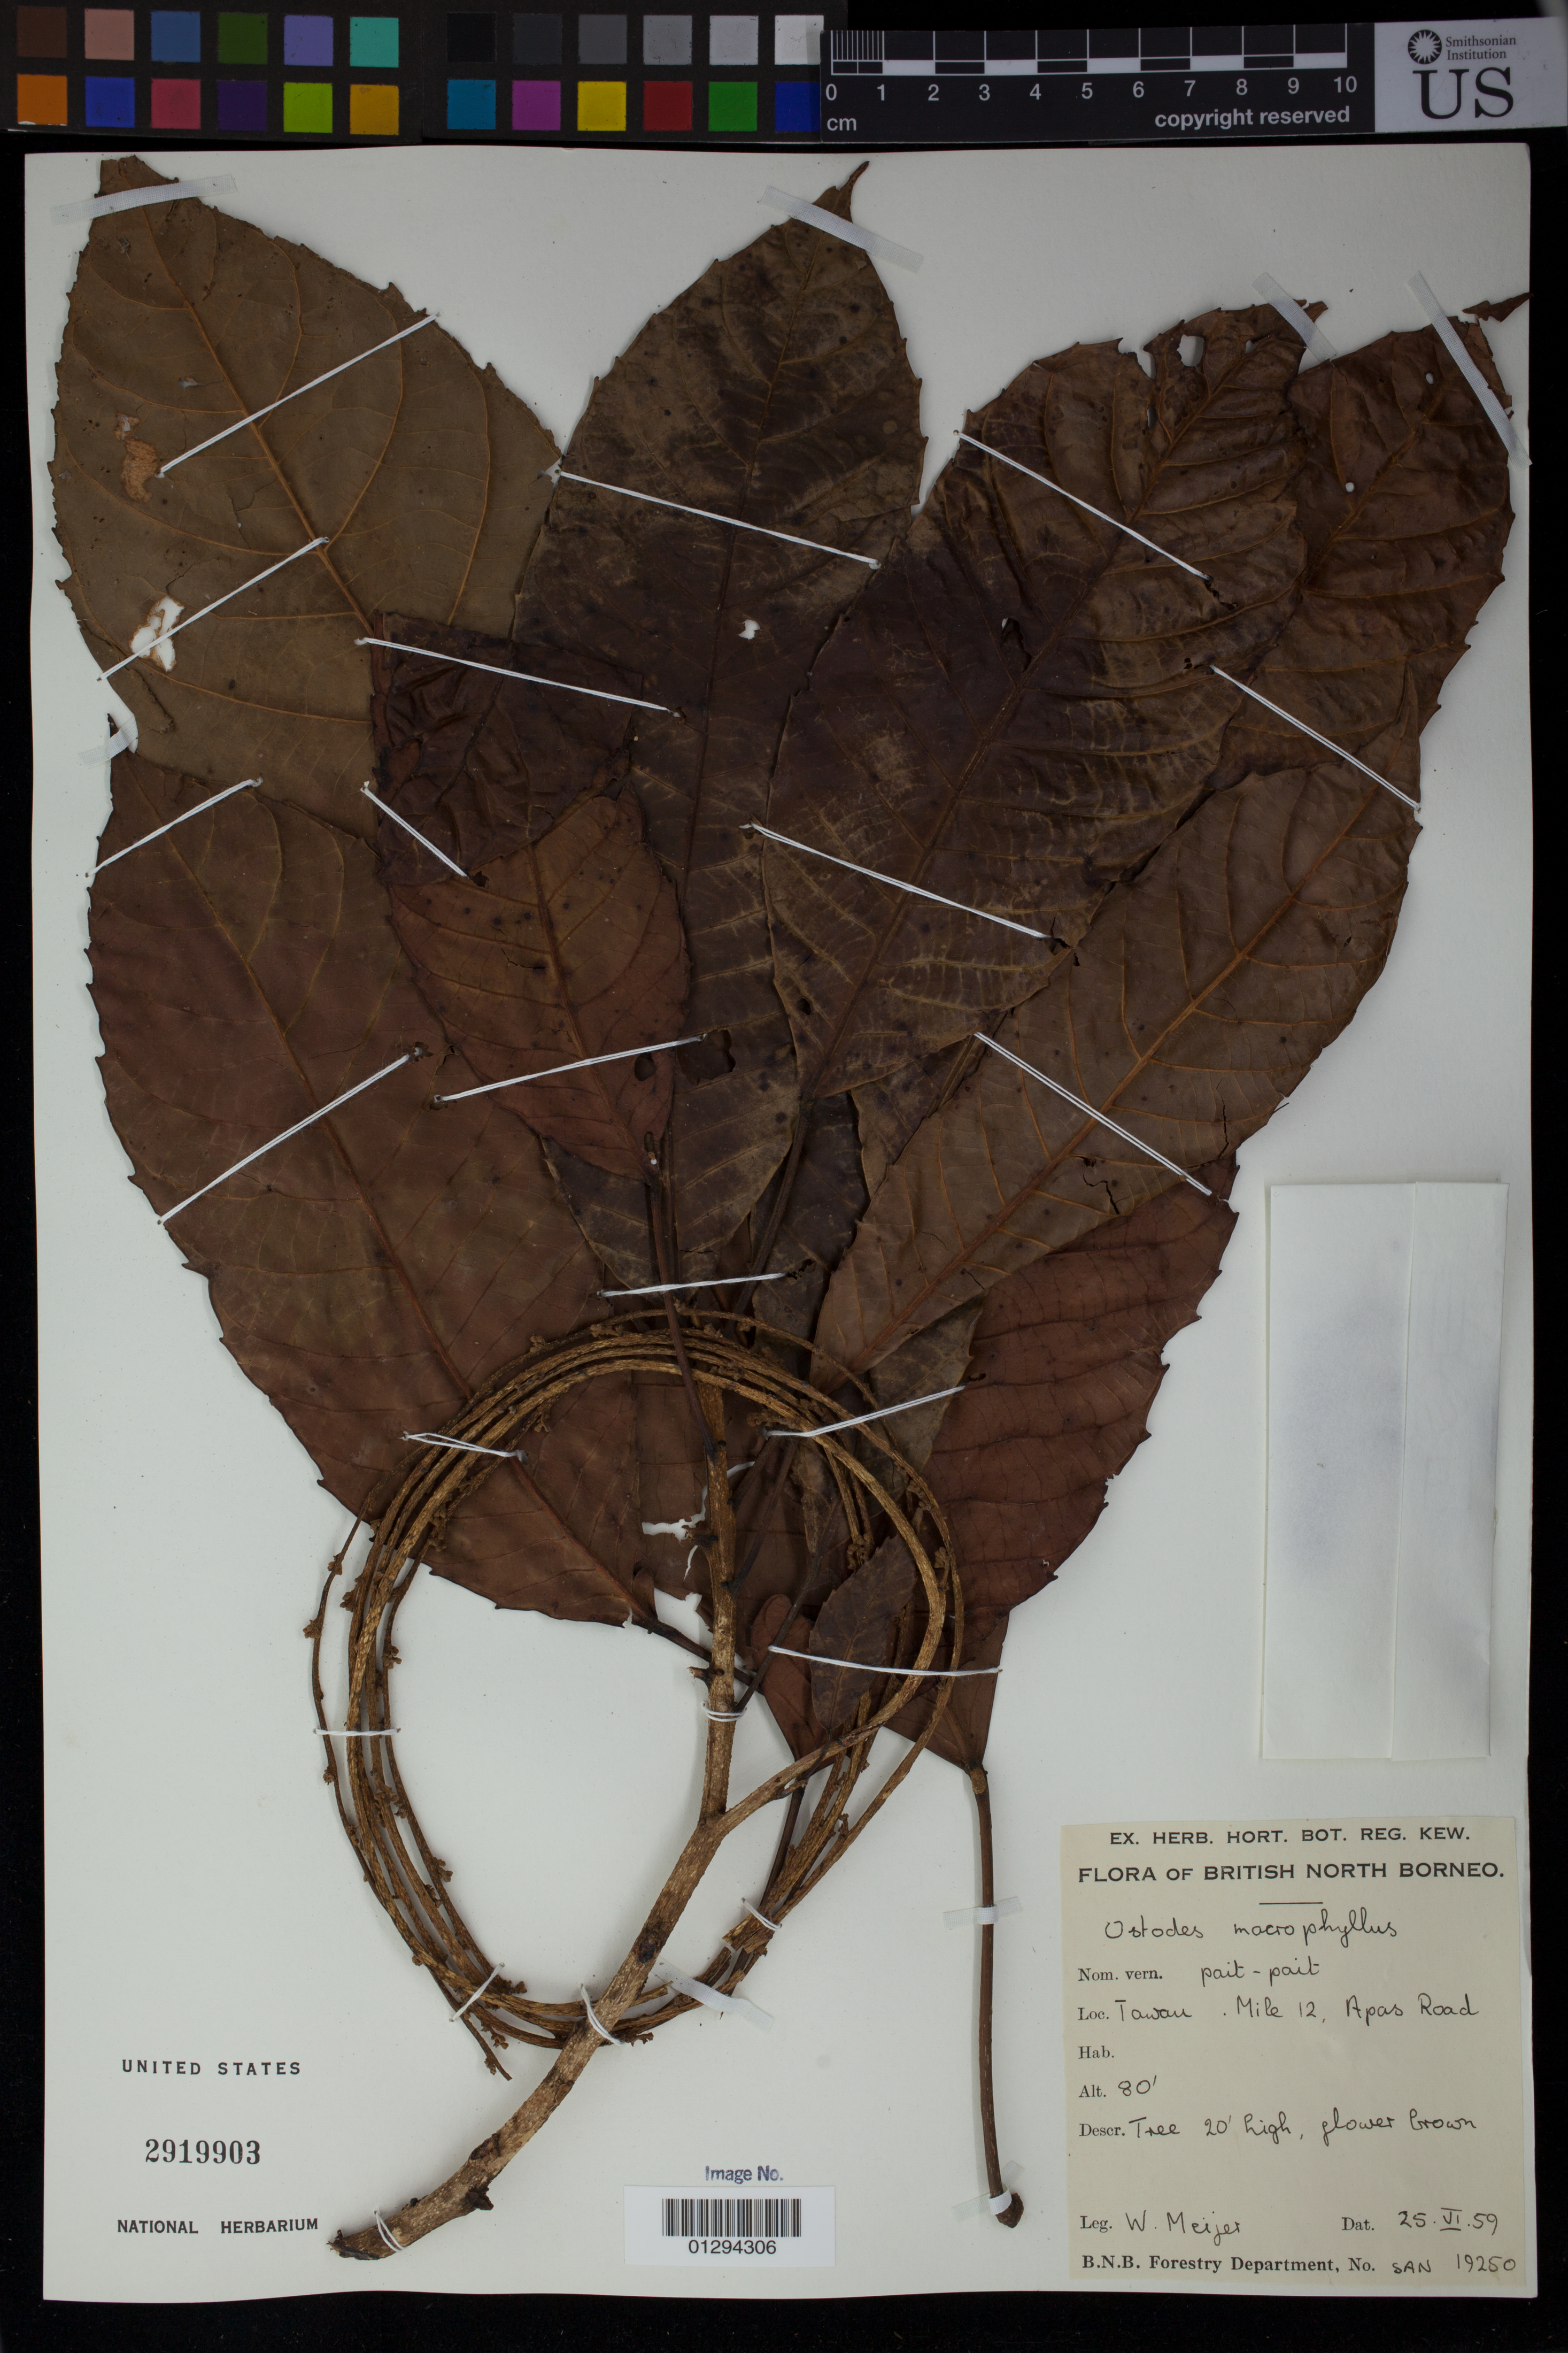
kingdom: Plantae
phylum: Tracheophyta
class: Magnoliopsida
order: Malpighiales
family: Euphorbiaceae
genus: Fahrenheitia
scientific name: Fahrenheitia pendula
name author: (Hassk.) Airy Shaw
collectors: W. Meijer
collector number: SAN 19250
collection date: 1959-06-25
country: Malaysia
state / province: Sabah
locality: British North Borneo. Tawau. Mile 12. Apas Road.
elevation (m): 24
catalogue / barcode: US 2919903